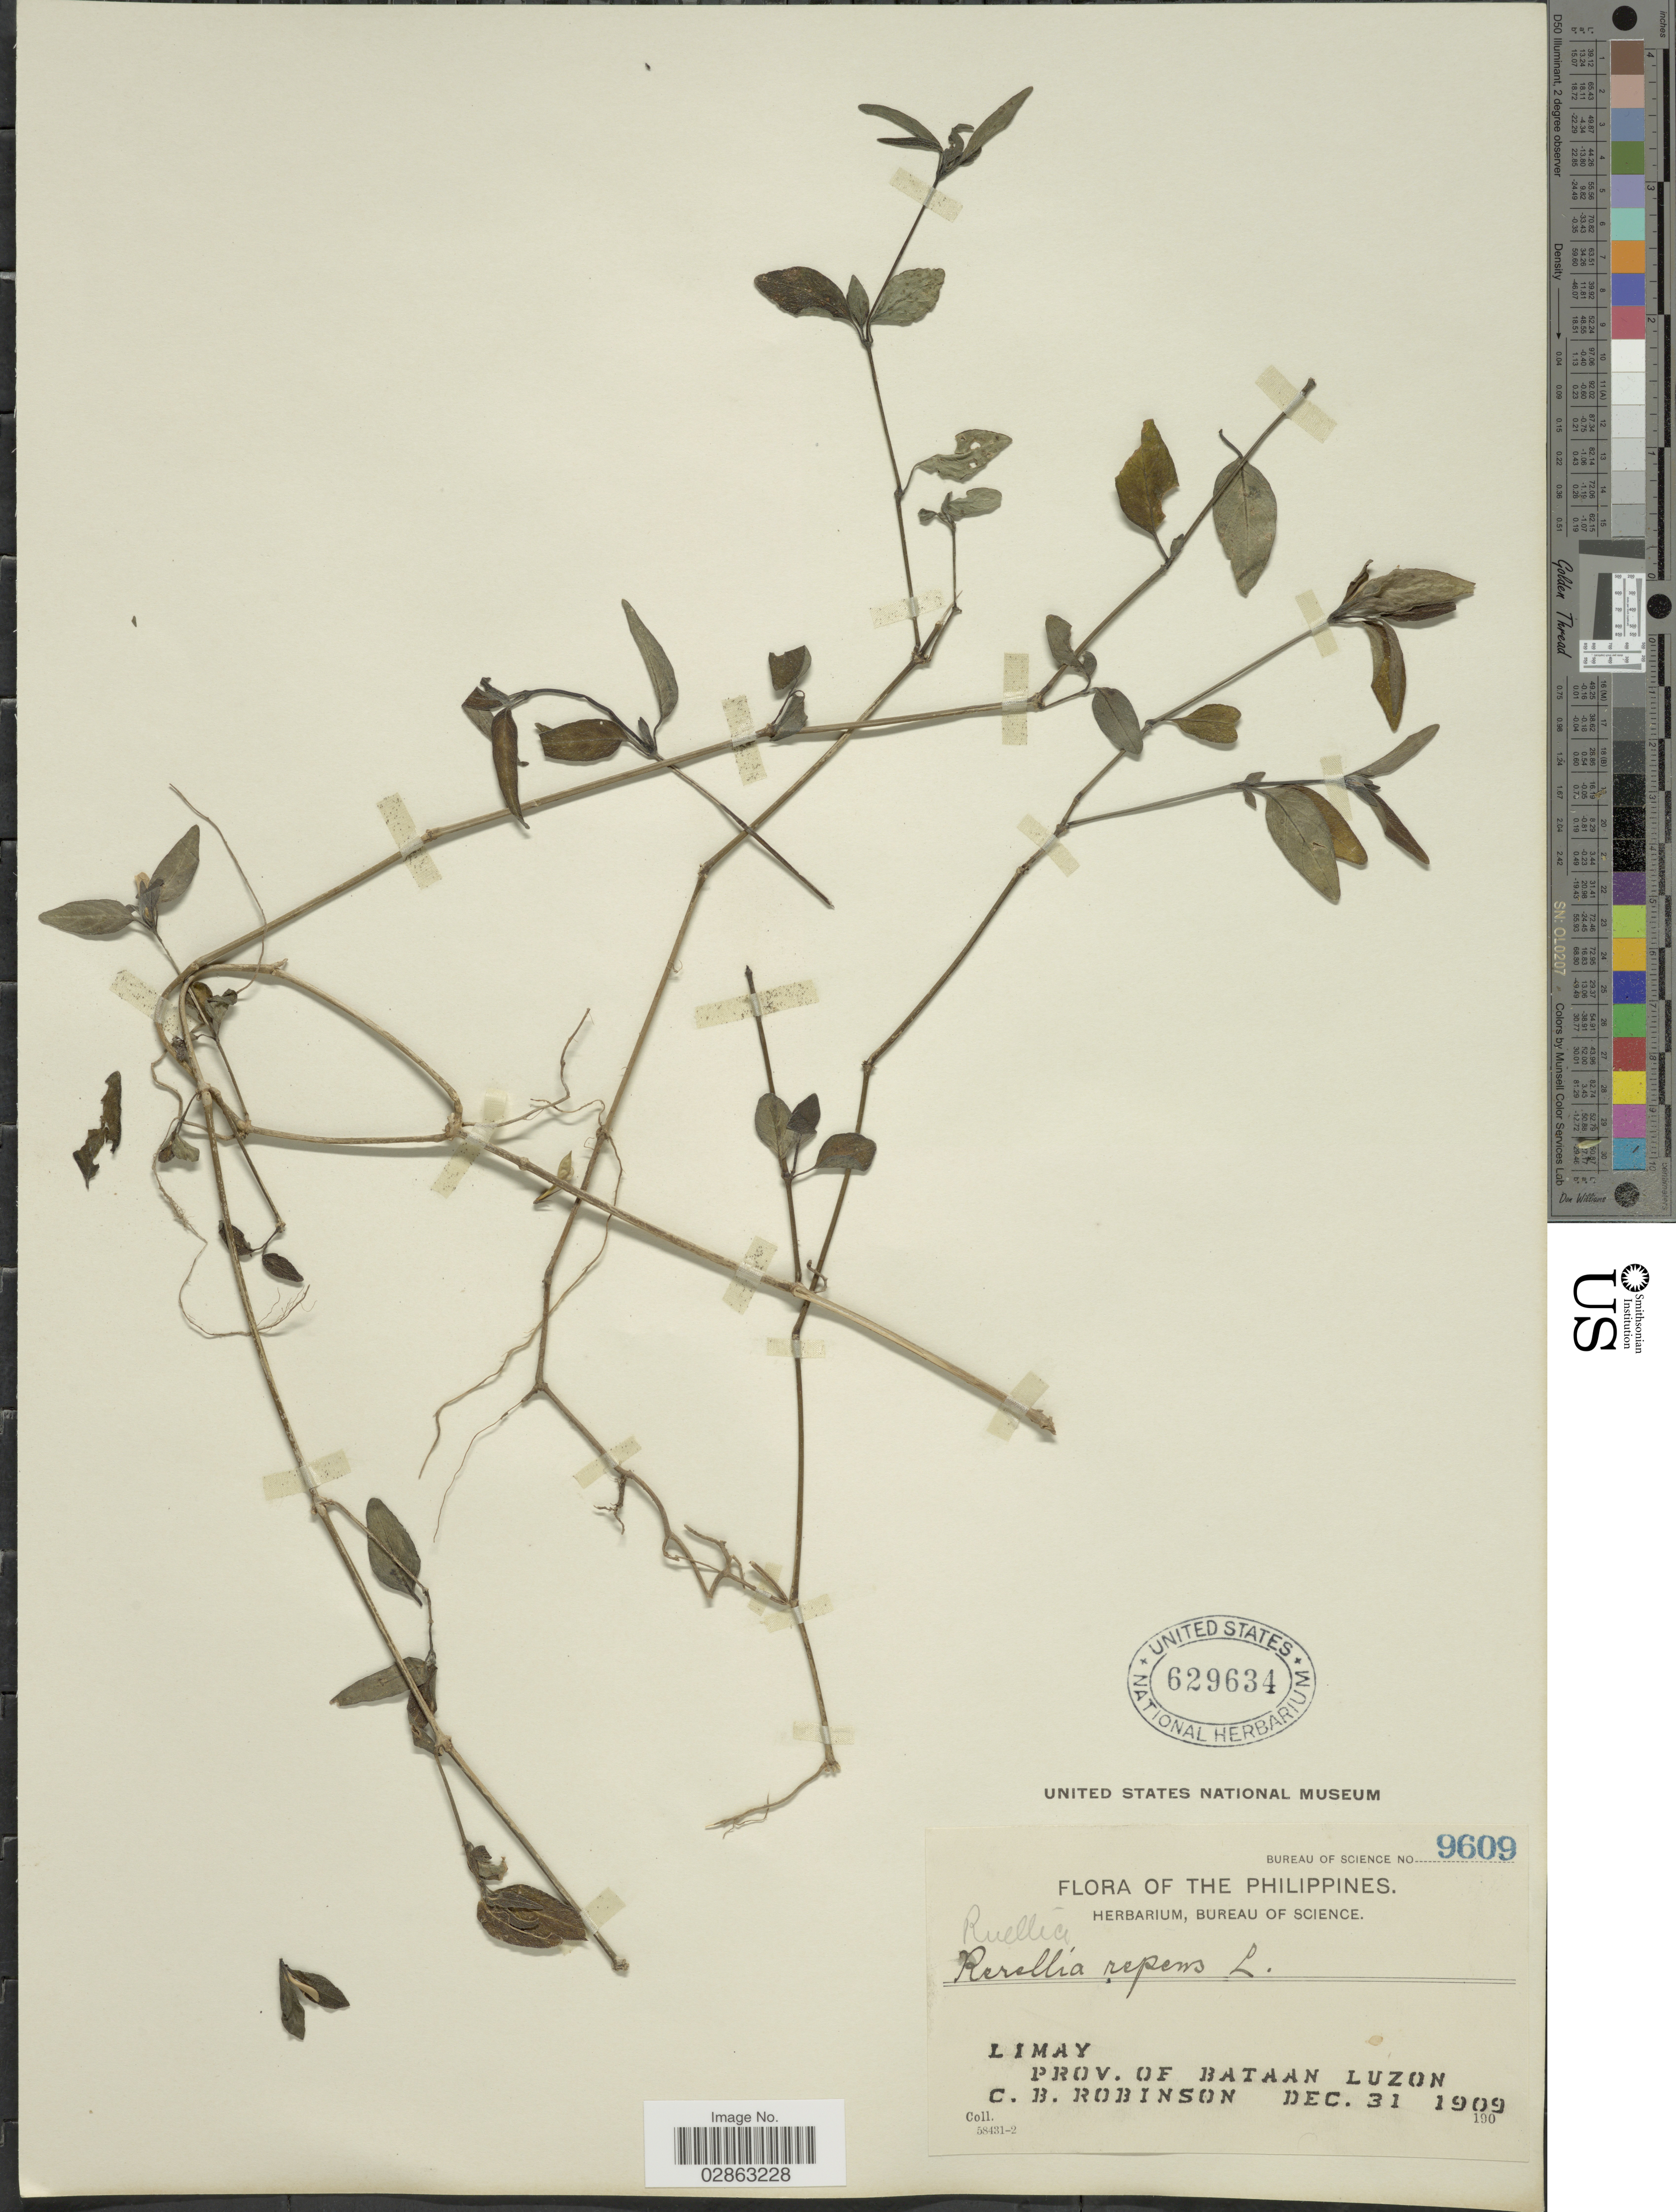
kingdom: Plantae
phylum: Tracheophyta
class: Magnoliopsida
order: Lamiales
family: Acanthaceae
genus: Ruellia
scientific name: Ruellia repens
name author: L.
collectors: C. Robinson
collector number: Bureau of Science 9609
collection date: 1909-12-31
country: Philippines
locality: Limay. Prov. of Bataan Luzon.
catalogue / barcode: US 629634